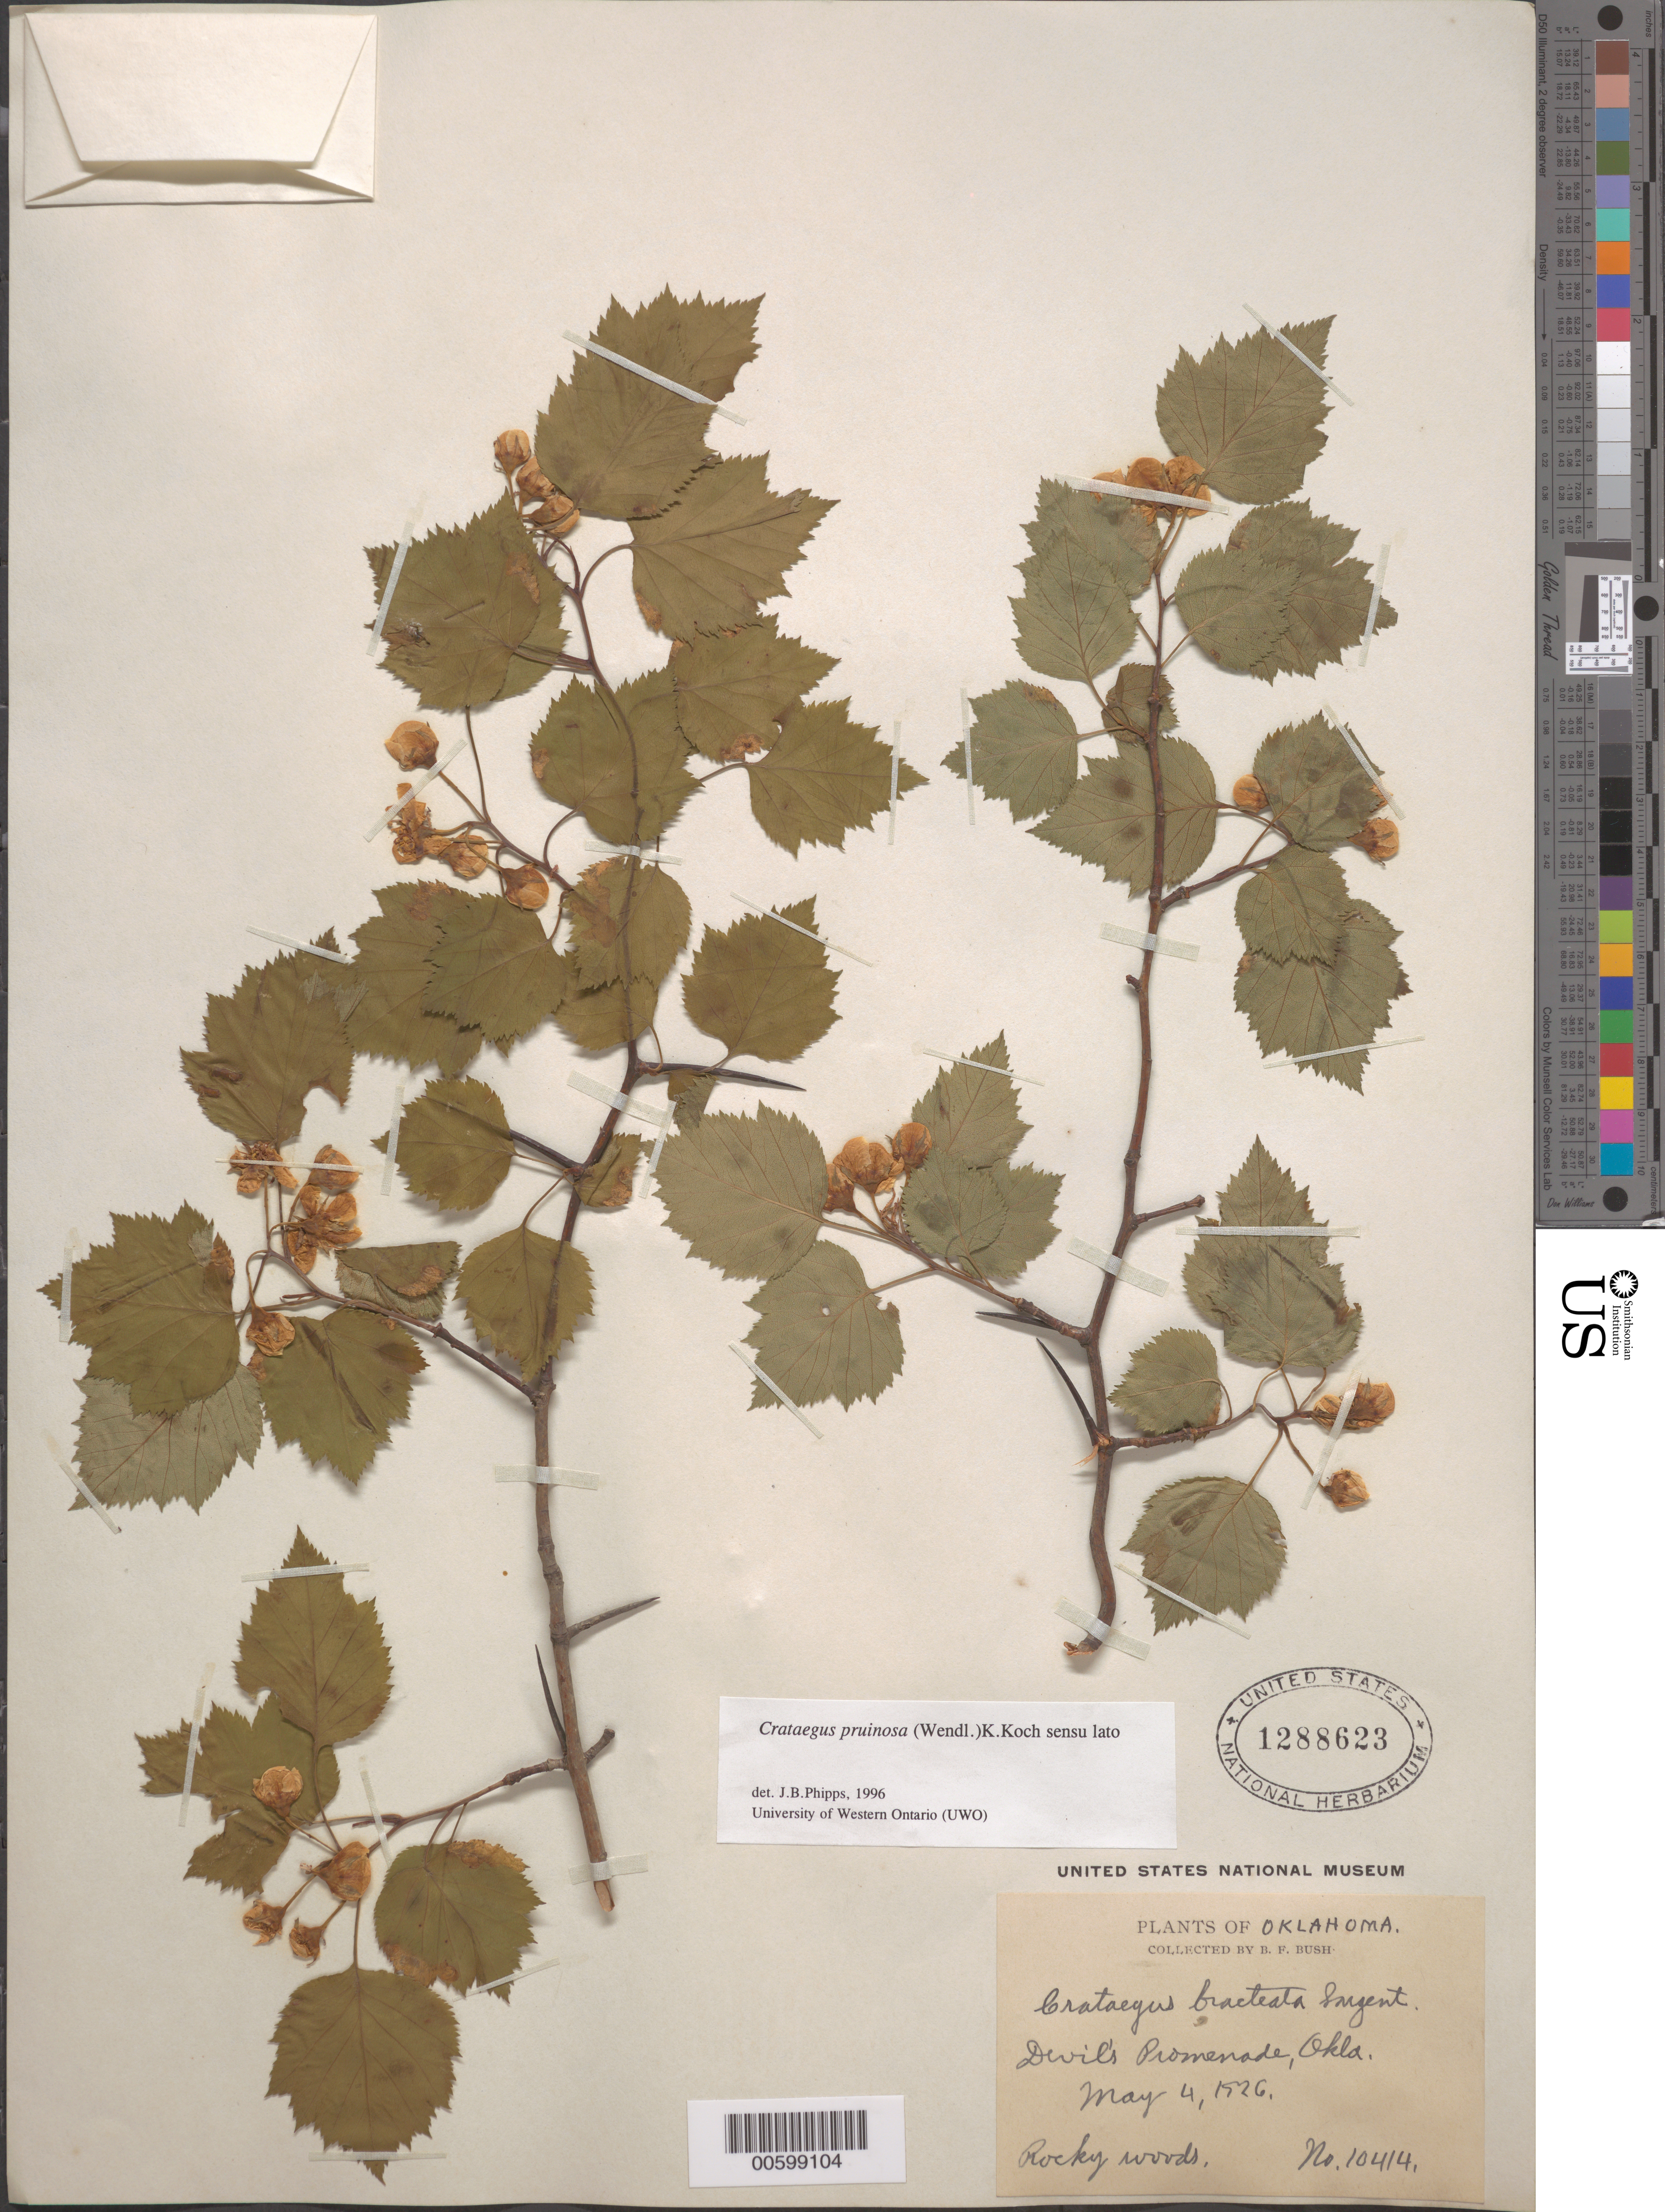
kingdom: Plantae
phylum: Tracheophyta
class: Magnoliopsida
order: Rosales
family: Rosaceae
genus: Crataegus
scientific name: Crataegus pruinosa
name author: (H.L. Wendl.) K. Koch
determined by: Phipps, James B., (UWO), University of Western Ontario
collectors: B. F. Bush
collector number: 10414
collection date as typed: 04 May 1926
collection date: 1926-05-04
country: United States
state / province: Oklahoma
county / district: Ottawa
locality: Devil's Promenade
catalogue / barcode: US 1288623